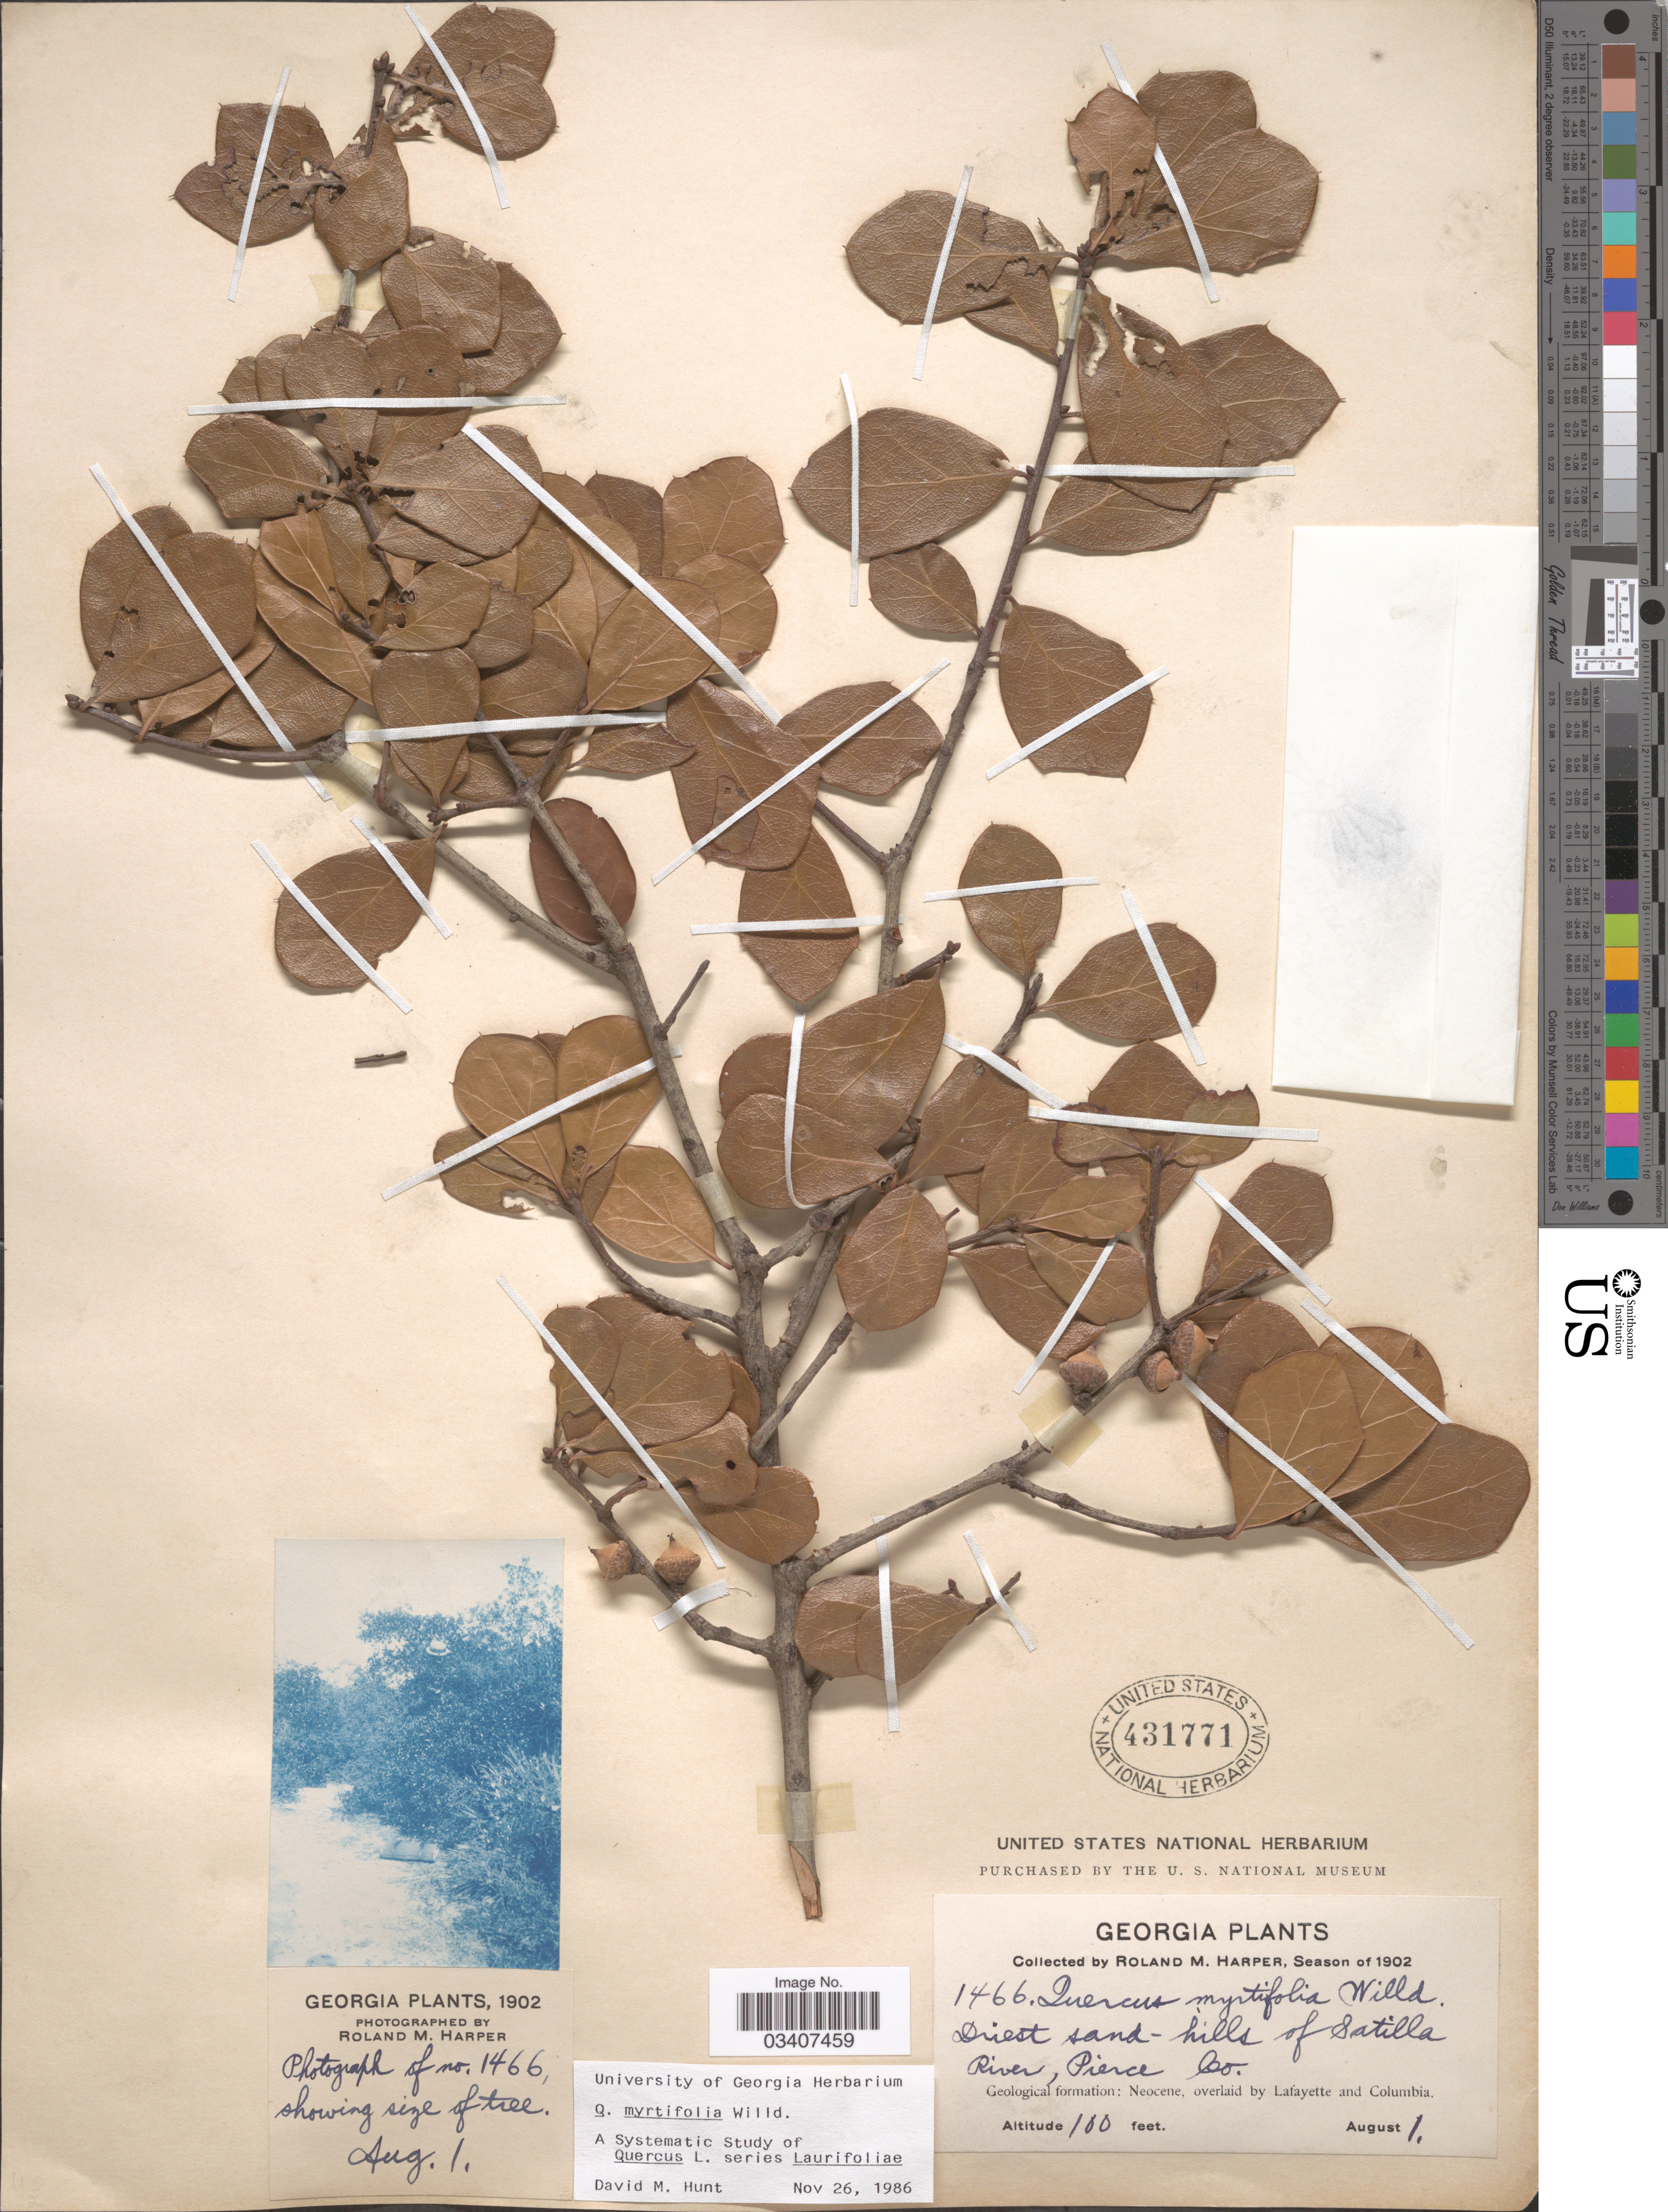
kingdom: Plantae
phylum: Tracheophyta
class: Magnoliopsida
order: Fagales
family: Fagaceae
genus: Quercus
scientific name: Quercus myrtifolia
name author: Willd.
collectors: R. M. Harper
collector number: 1466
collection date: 1902-08-01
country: United States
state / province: Georgia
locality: Hills of Satilla River, Pierce Co. Geological formation: Neocene, overlaid by Lafayette and Columbia.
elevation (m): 30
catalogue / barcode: US 431771